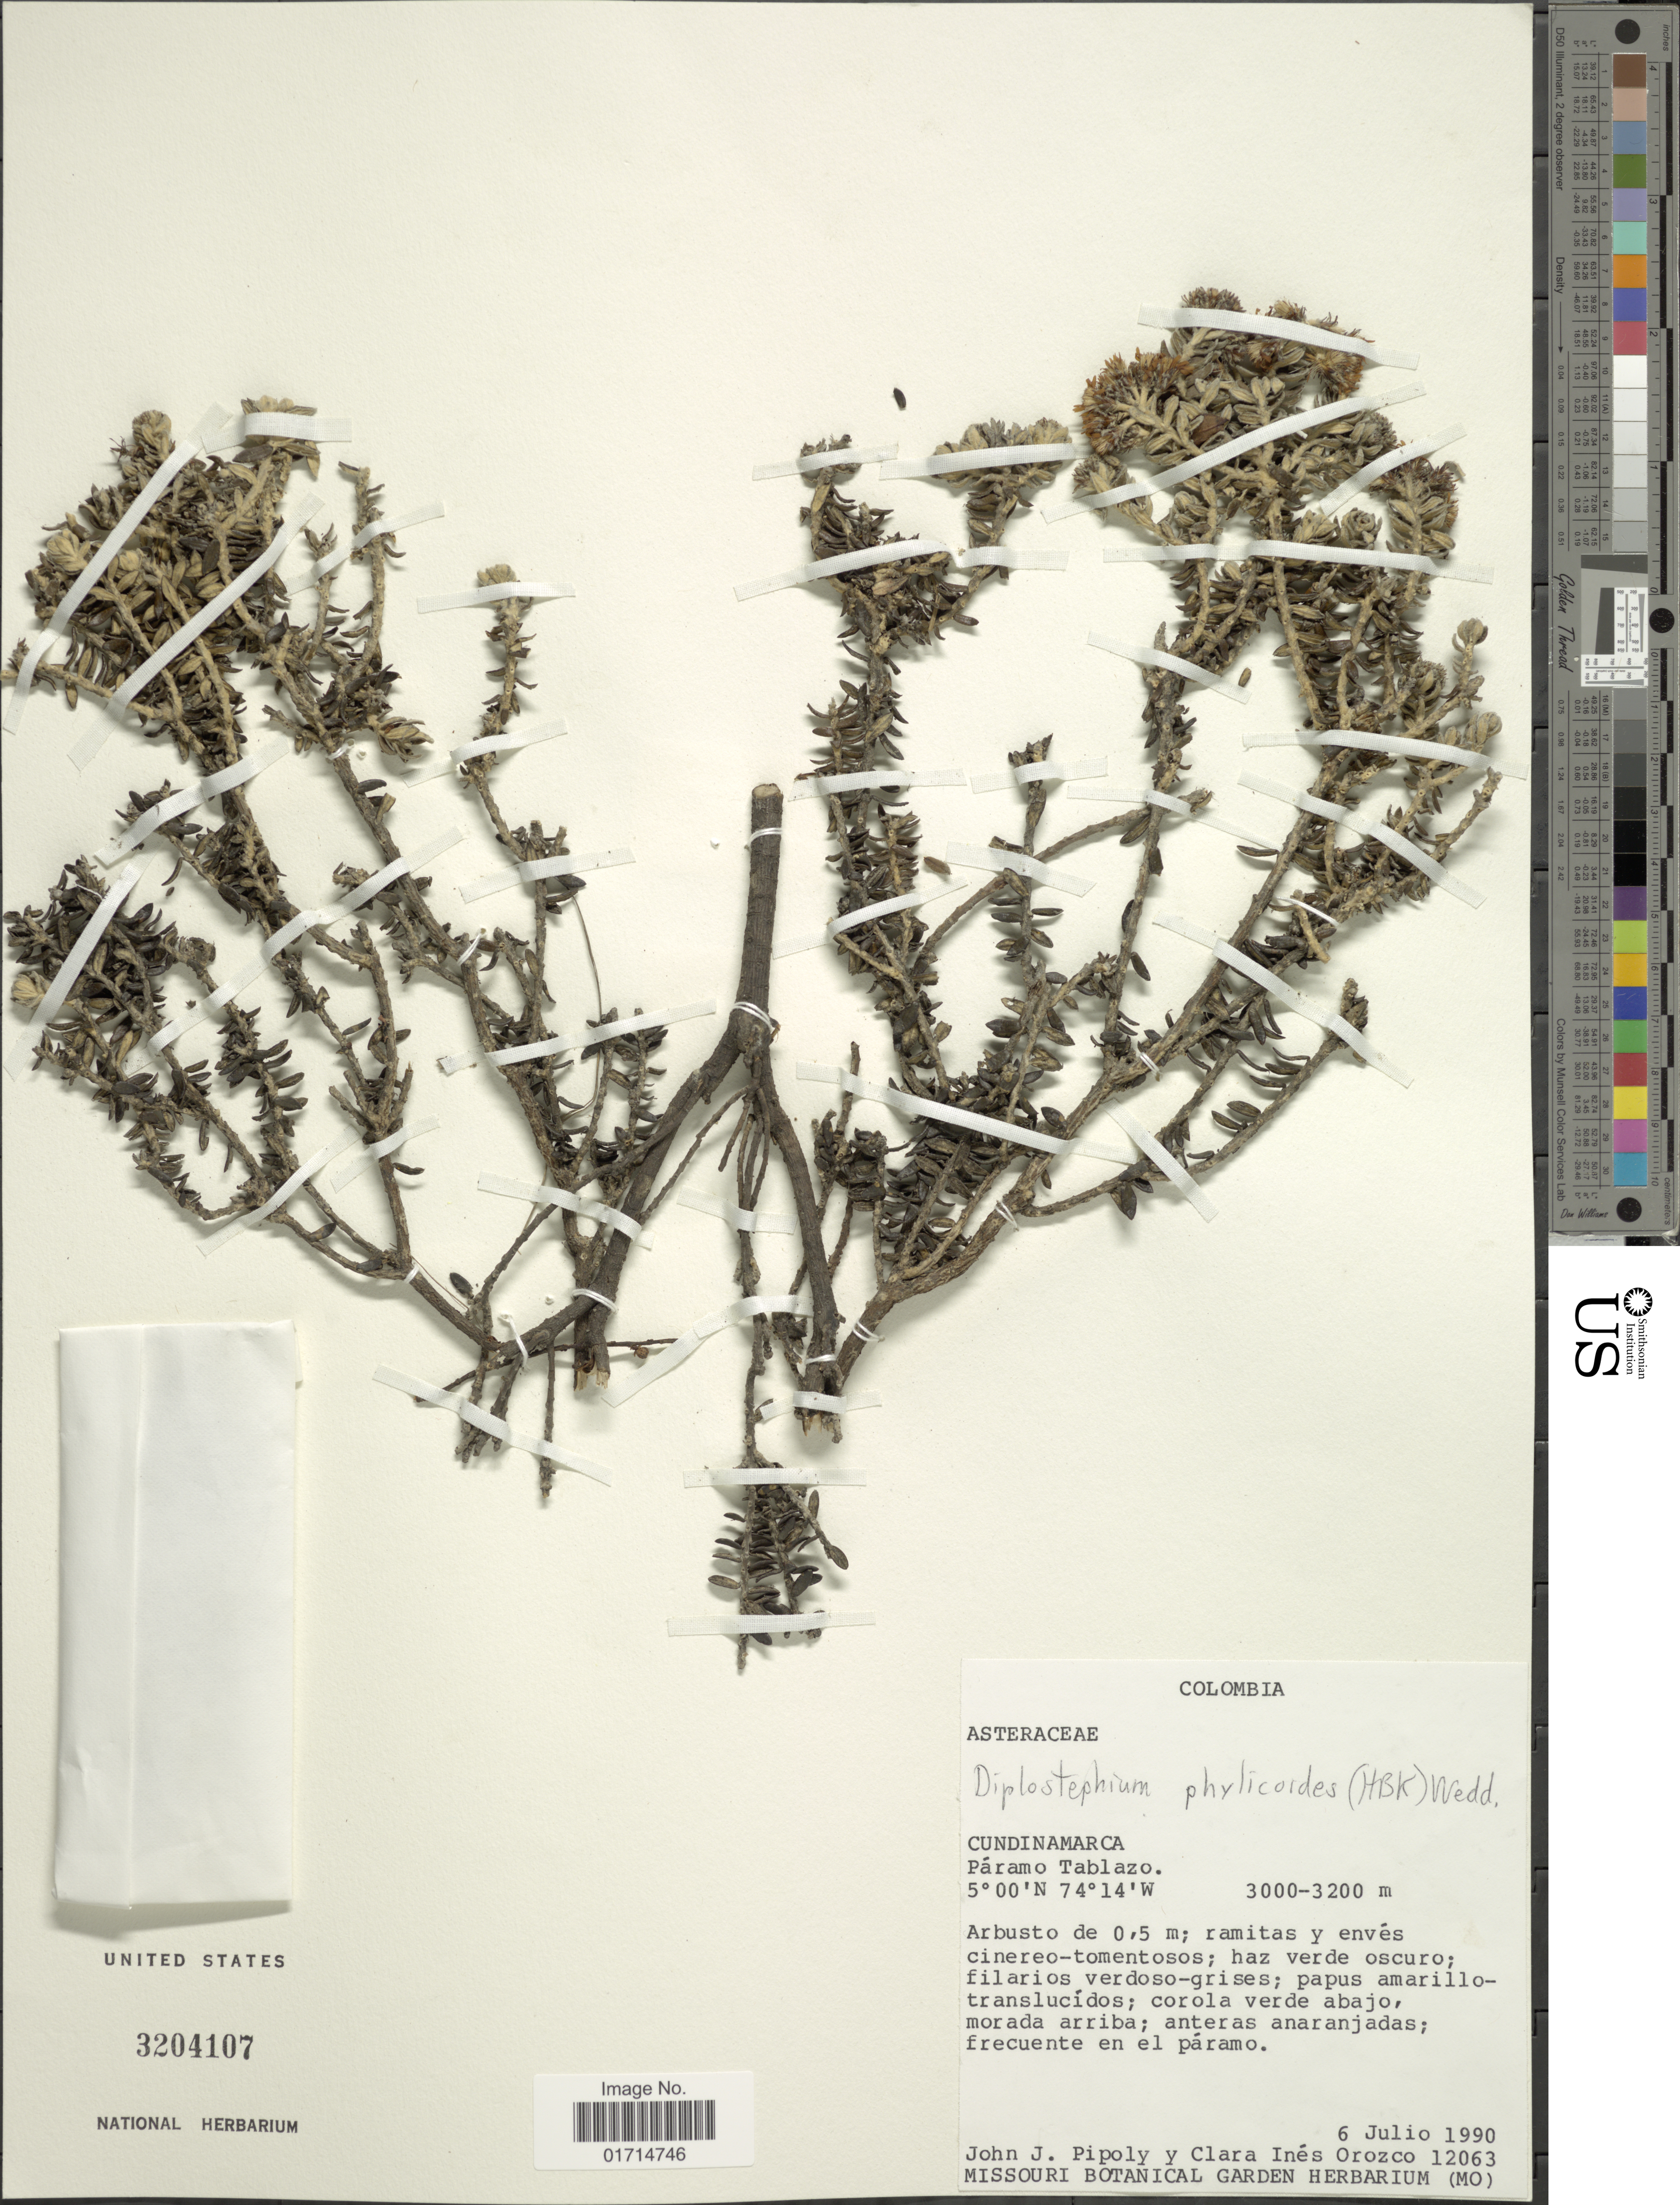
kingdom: Plantae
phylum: Tracheophyta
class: Magnoliopsida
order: Asterales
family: Asteraceae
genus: Diplostephium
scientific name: Diplostephium phylicoides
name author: (Kunth) Wedd.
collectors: J. J. Pipoly & C. I. Orozco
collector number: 12063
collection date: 1990-07-06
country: Colombia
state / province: Cundinamarca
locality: Paramo Tablazo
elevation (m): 3000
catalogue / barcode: US 3204107